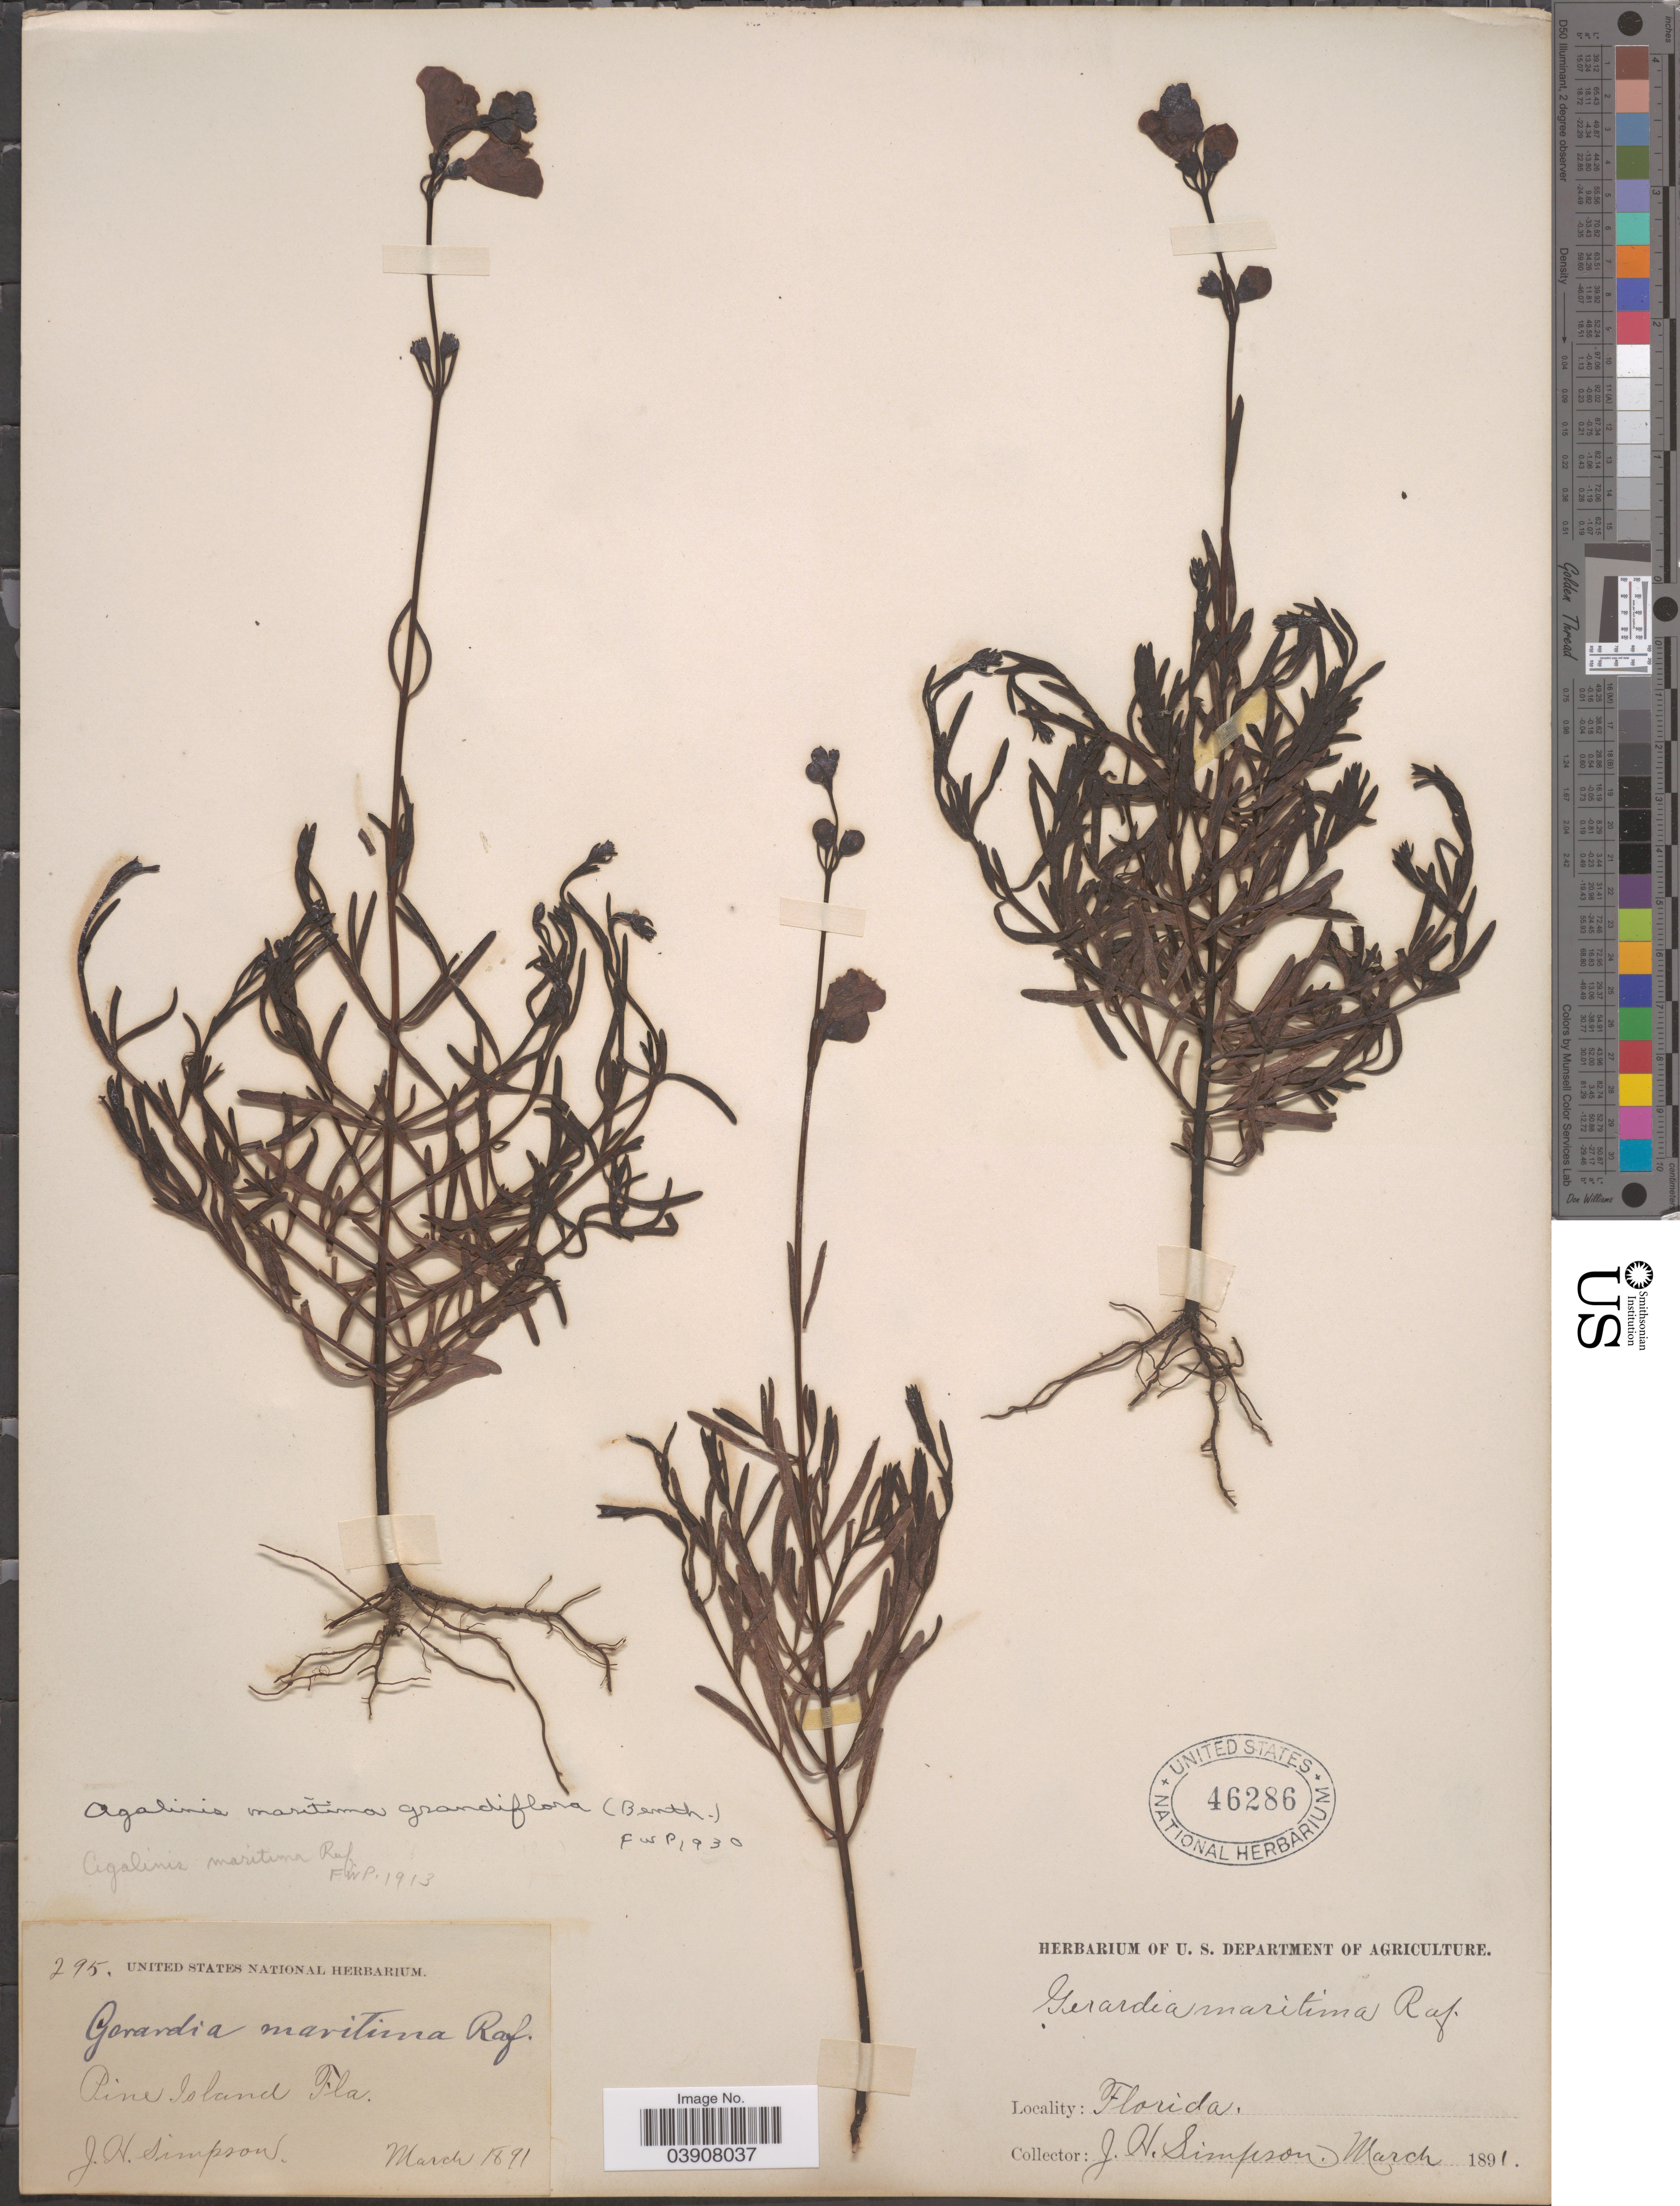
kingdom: Plantae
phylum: Tracheophyta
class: Magnoliopsida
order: Lamiales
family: Orobanchaceae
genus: Agalinis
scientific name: Agalinis maritima var. grandiflora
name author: (Benth.) Pennell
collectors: J. H. Simpson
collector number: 295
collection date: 1891-03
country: United States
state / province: Florida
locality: Pine Island.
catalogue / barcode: US 46286